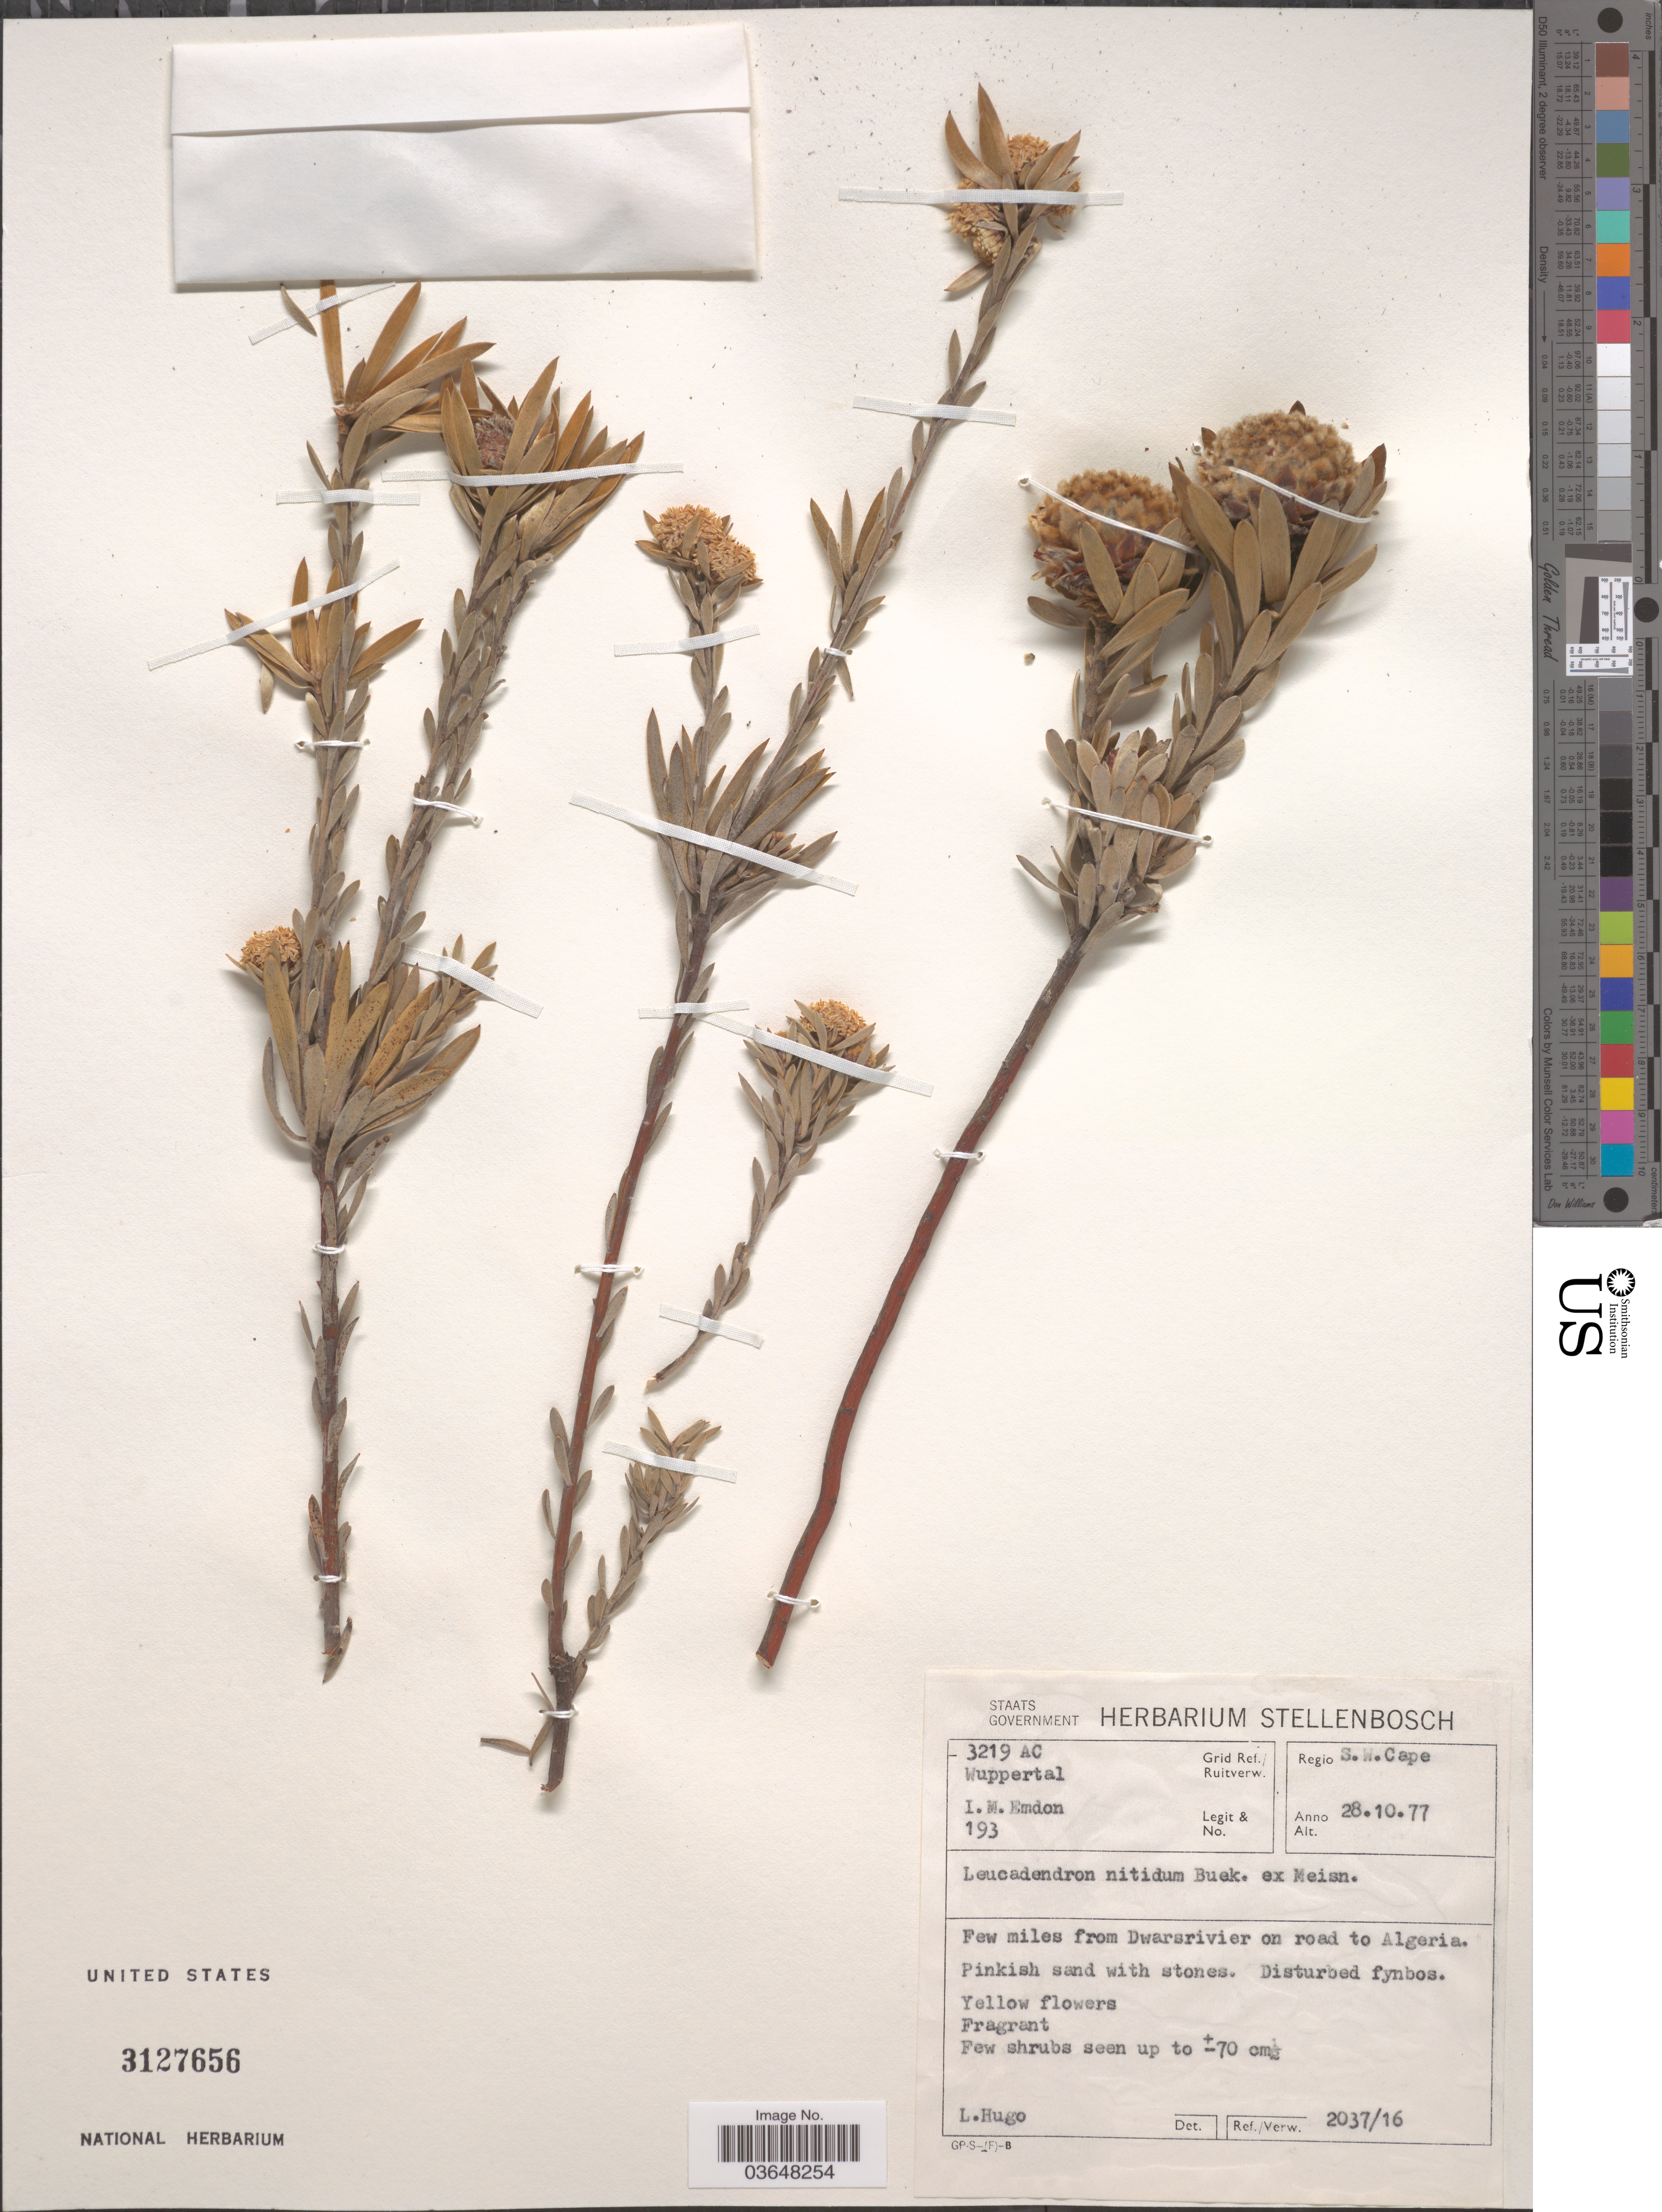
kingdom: Plantae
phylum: Tracheophyta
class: Magnoliopsida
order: Proteales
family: Proteaceae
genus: Leucadendron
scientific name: Leucadendron nitidum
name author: Buek ex Meisn.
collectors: I. Emdon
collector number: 193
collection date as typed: Transcribed d/m/y: 28/10/77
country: South Africa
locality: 3219 AC Wuppertal Grid Ref./Ruitverw. Regio S.W.Cape. Few miles from Dwarsrivier on road to Algeria.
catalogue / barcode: US 3127656